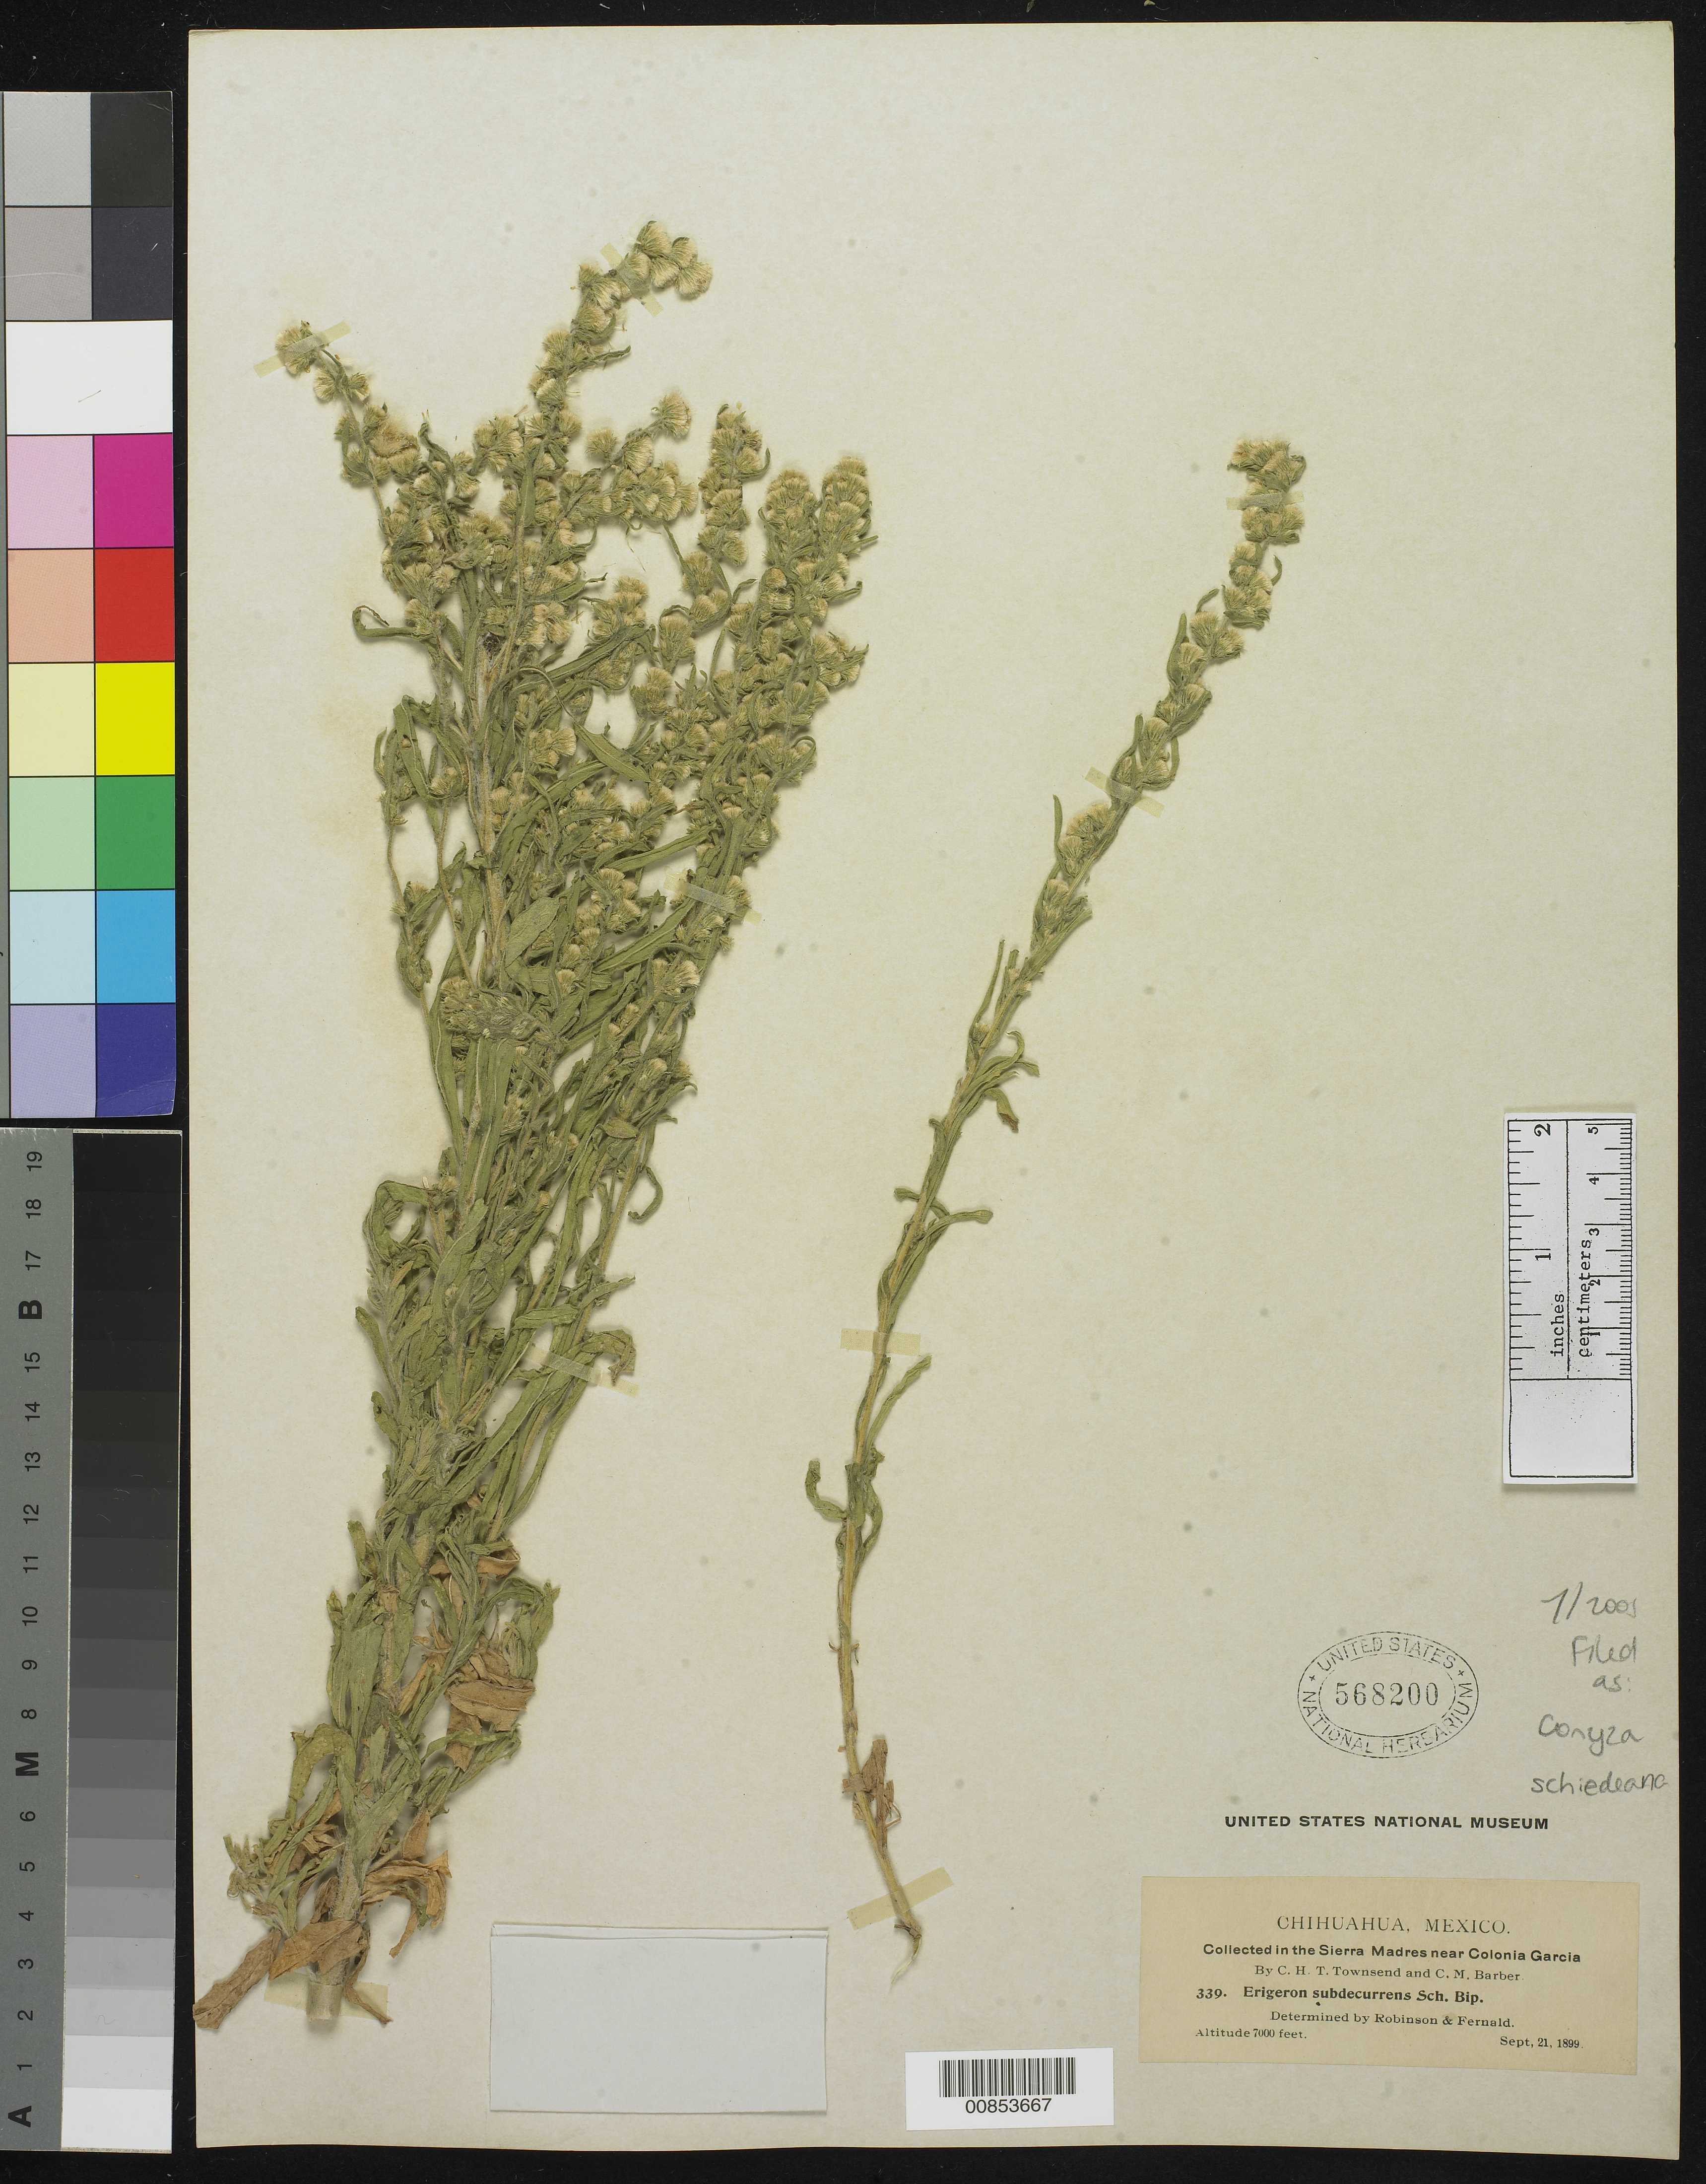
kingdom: Plantae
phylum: Tracheophyta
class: Magnoliopsida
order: Asterales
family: Asteraceae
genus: Conyza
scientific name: Conyza schiedeana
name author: (Less.) Cronq.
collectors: C. H. T. Townsend & C. Barber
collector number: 339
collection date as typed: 21 Sep 1899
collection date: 1899-09-21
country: Mexico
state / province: Chihuahua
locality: Sierra Madre near Colonia García.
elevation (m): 2134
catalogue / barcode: US 568200